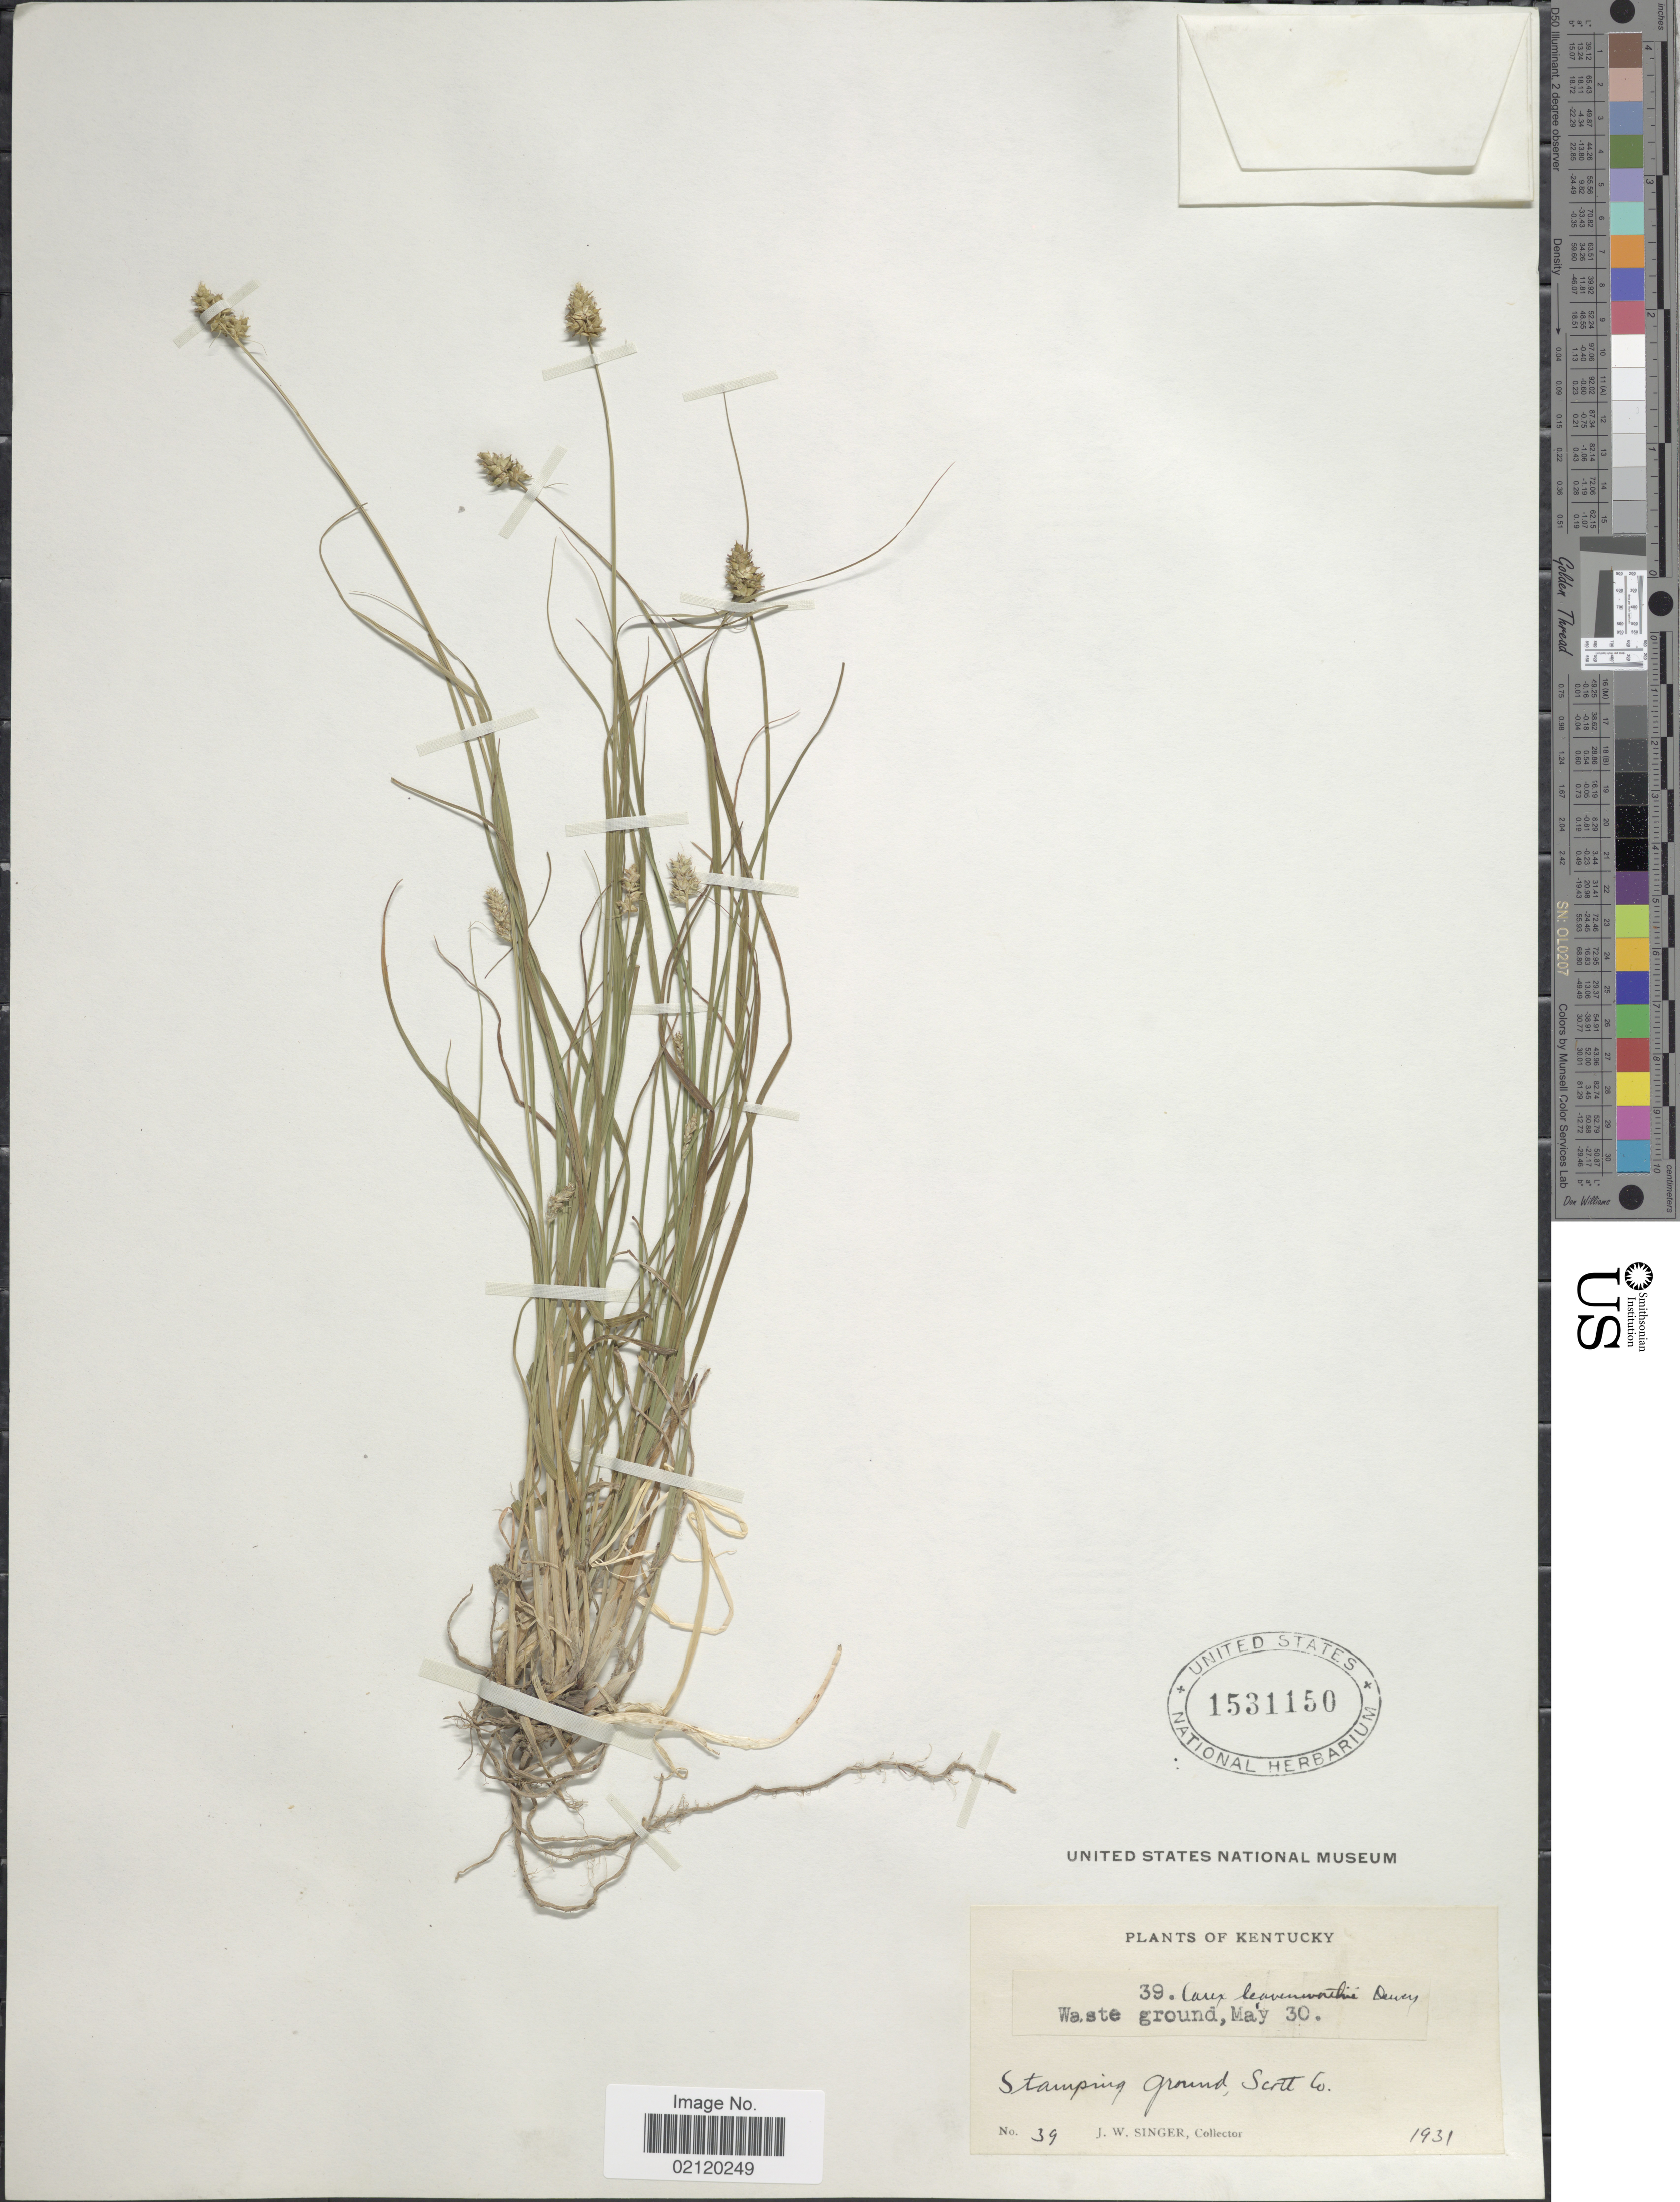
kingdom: Plantae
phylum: Tracheophyta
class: Liliopsida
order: Poales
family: Cyperaceae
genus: Carex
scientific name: Carex leavenworthii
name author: Dewey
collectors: J. EW. Singer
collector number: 39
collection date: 1931-05-30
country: United States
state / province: Kentucky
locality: Stamping Grand, Scott Co.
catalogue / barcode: US 1531150